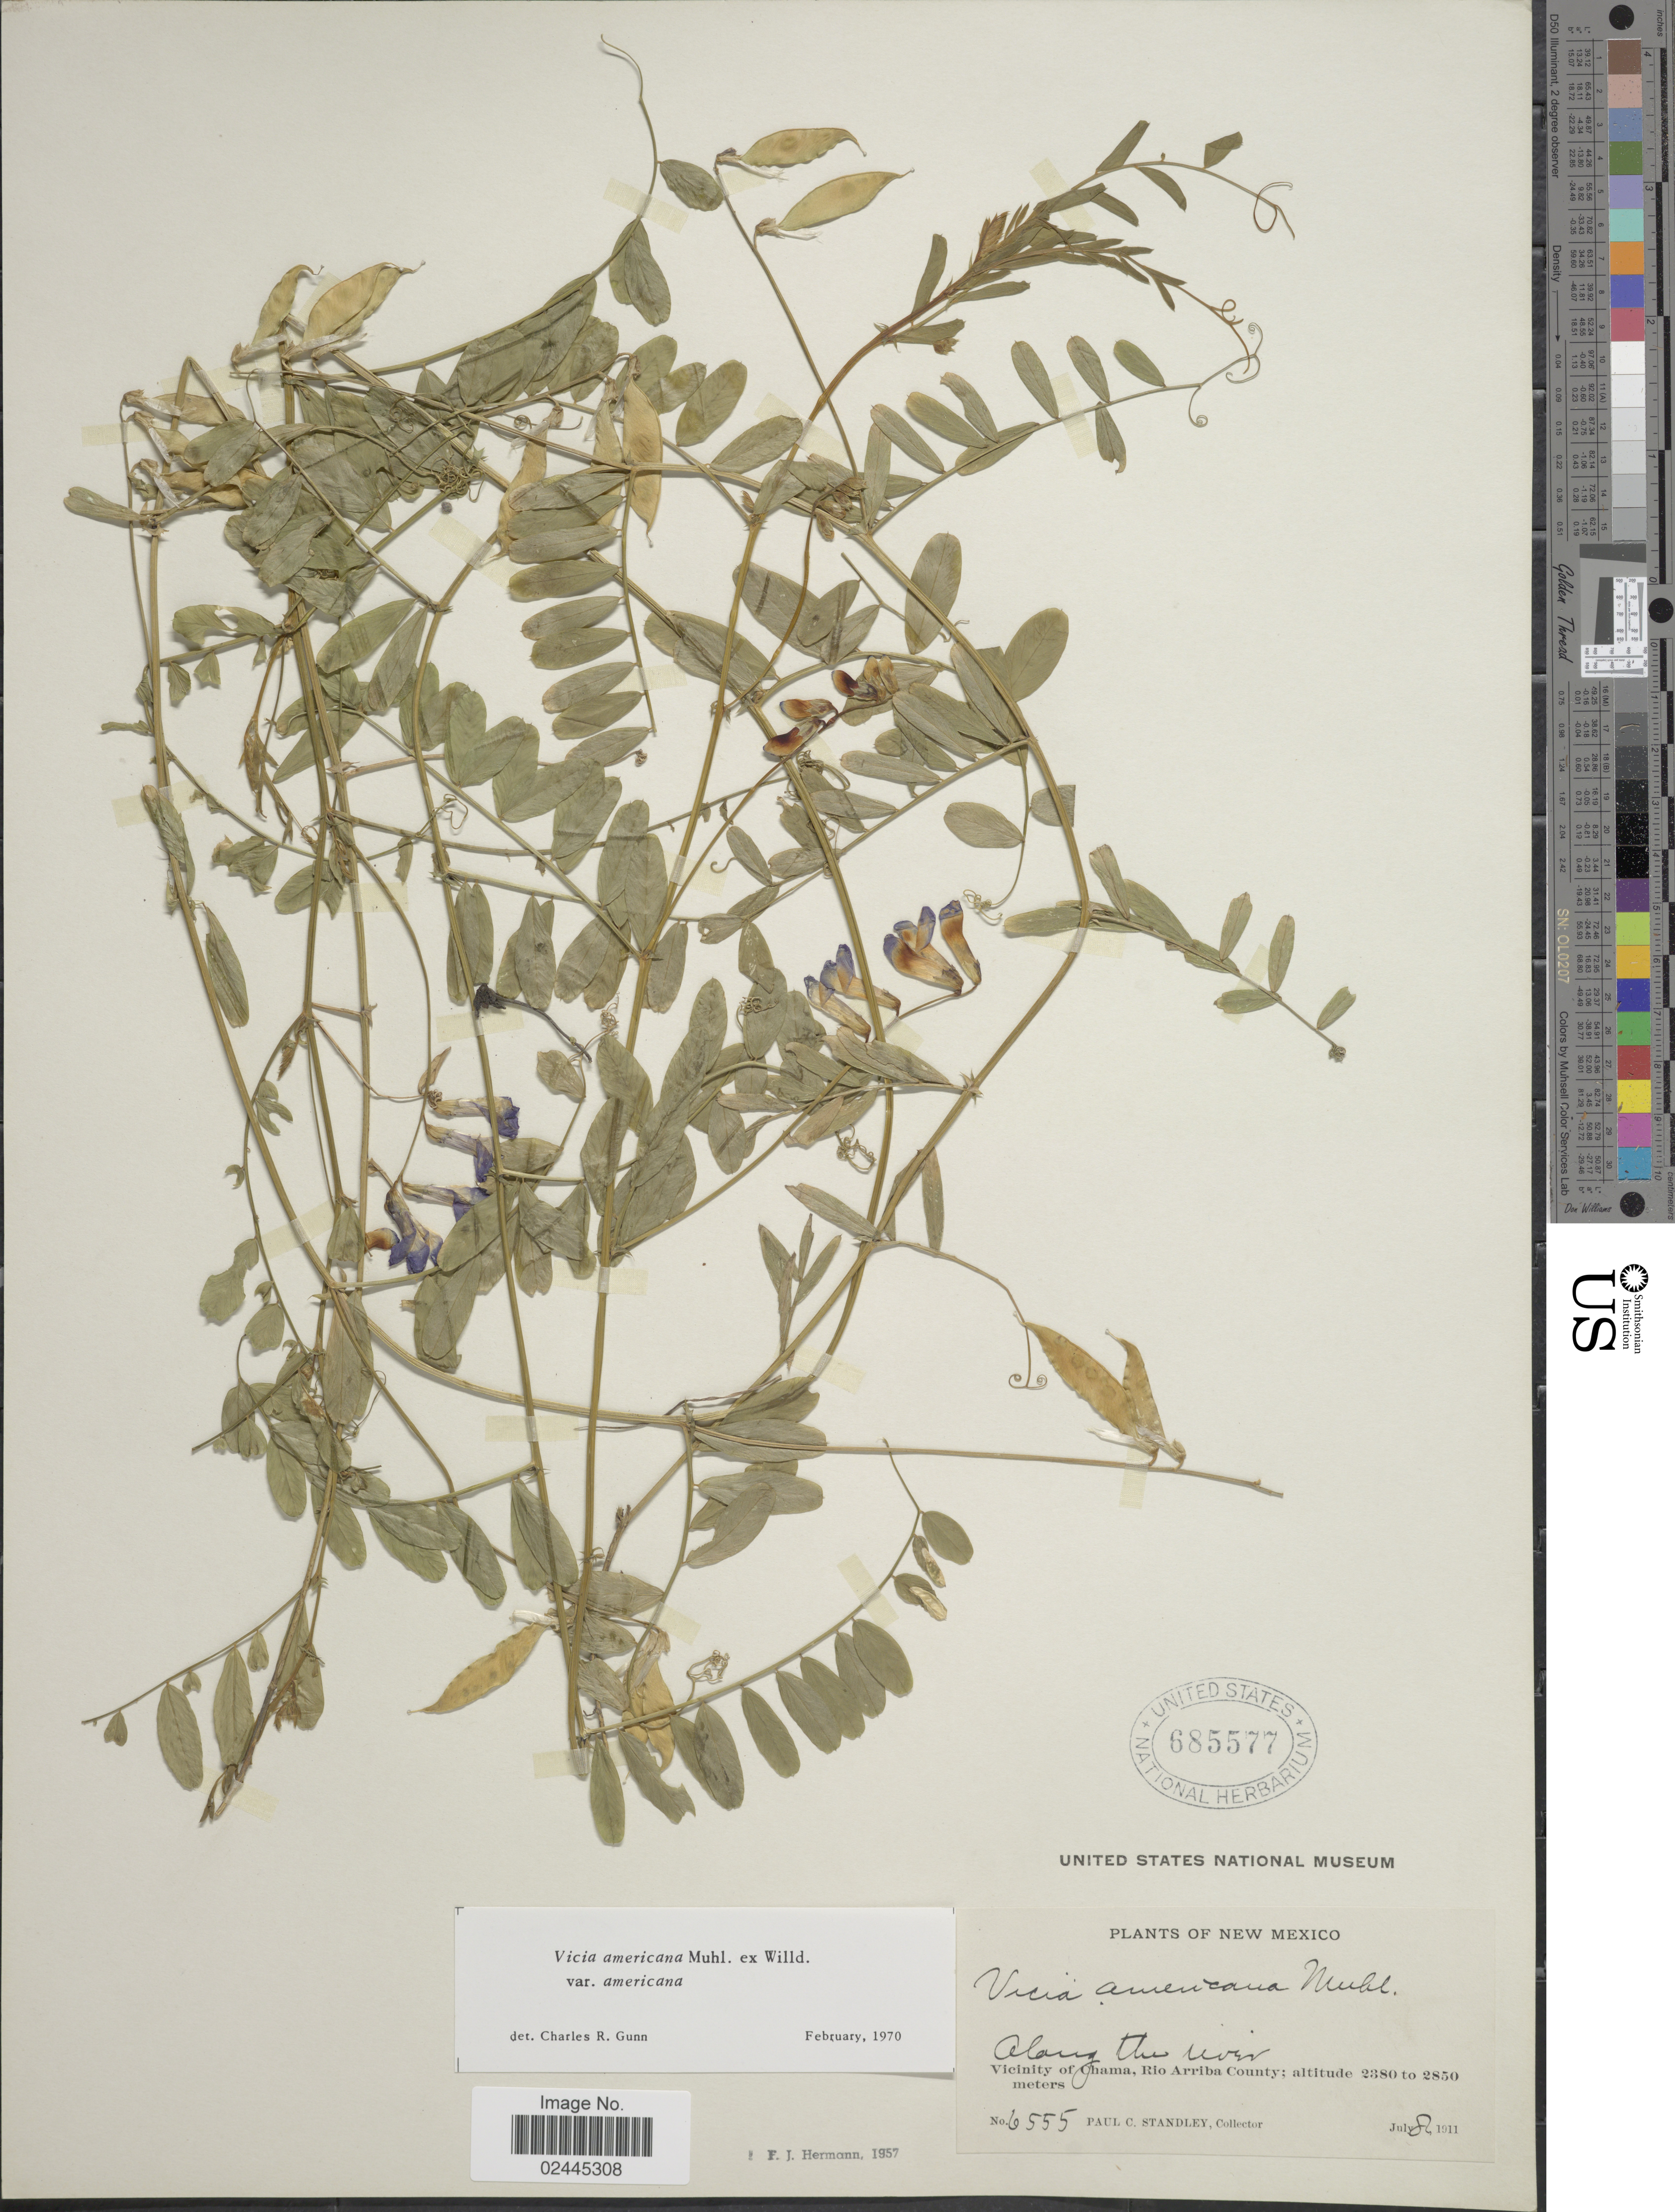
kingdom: Plantae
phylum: Tracheophyta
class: Magnoliopsida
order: Fabales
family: Fabaceae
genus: Vicia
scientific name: Vicia americana var. americana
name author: Muhl. ex Willd.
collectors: P. C. Standley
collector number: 6555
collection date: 1911-07-08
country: United States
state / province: New Mexico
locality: Along the river. Vicinity of Chama, Rio Arriba County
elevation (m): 2380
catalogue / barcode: US 685577